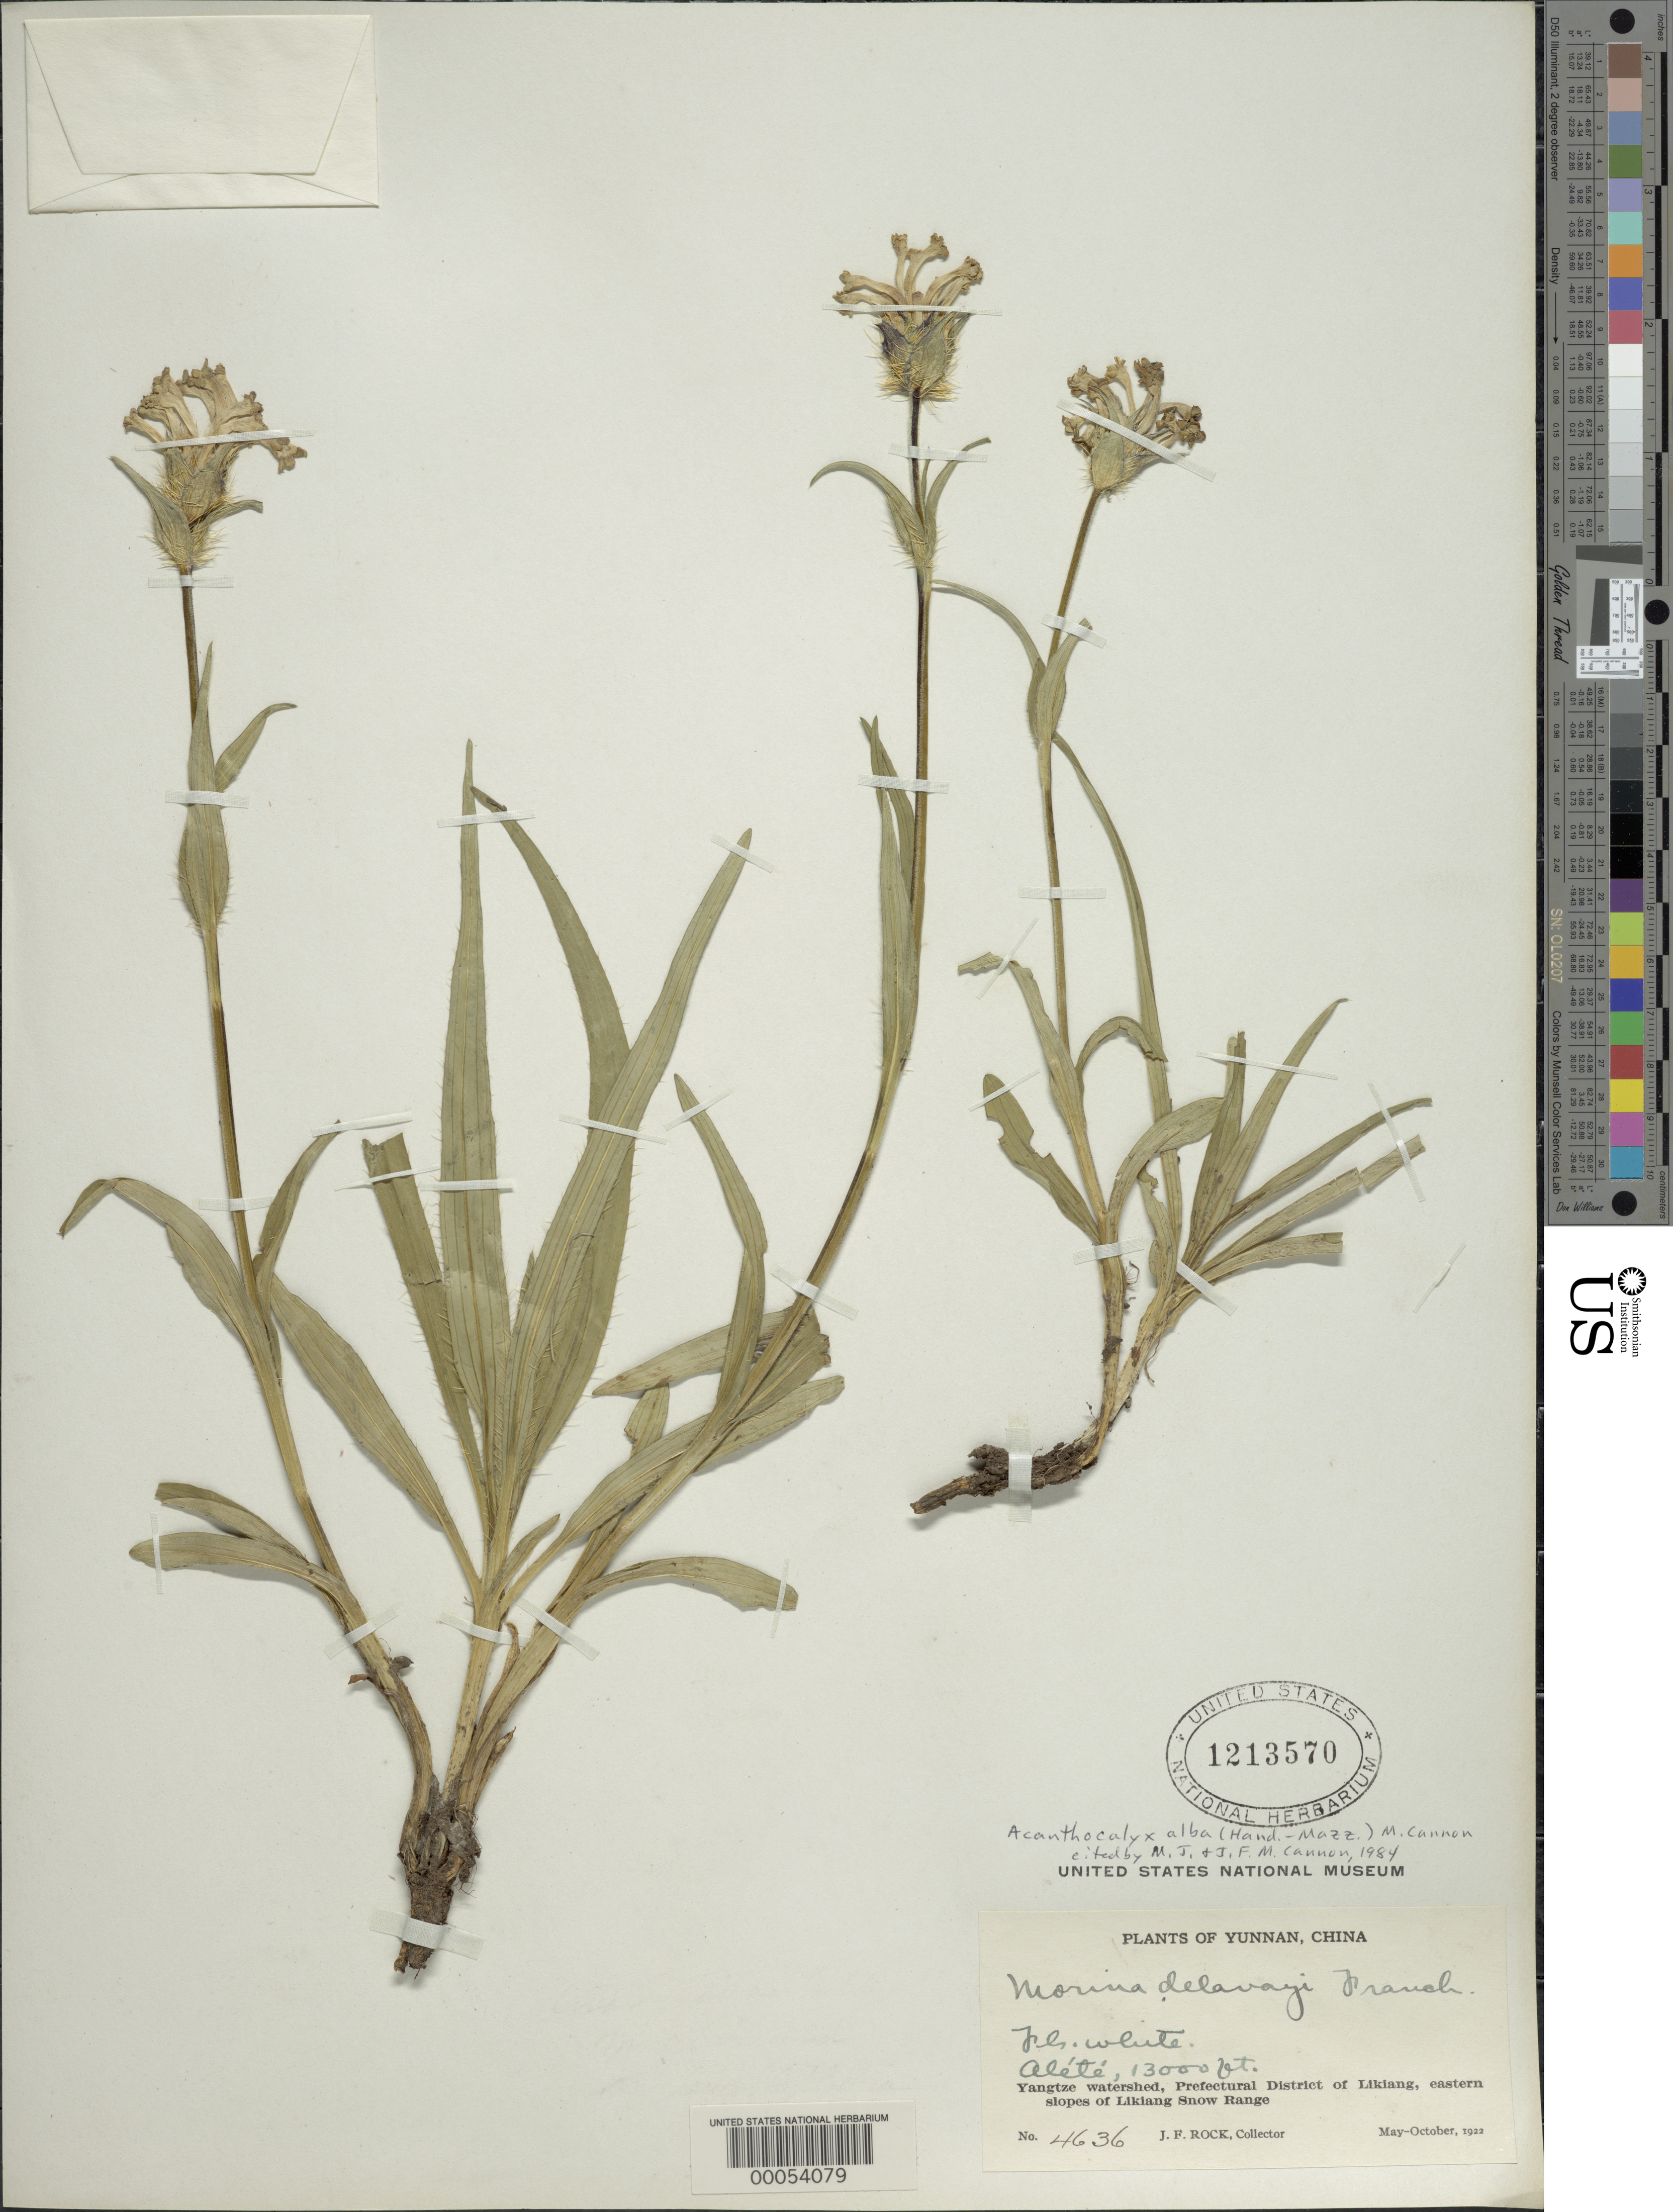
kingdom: Plantae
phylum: Tracheophyta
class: Magnoliopsida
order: Dipsacales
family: Caprifoliaceae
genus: Acanthocalyx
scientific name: Acanthocalyx alba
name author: (Hand.-Mazz.) M.J. Cannon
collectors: J. F. Rock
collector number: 4636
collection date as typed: May 1922 to -- Jun 1922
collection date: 1922-05/1922-06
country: China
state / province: Yunnan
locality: Yangtze watershed, Lakiang Dist.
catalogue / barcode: US 1213570